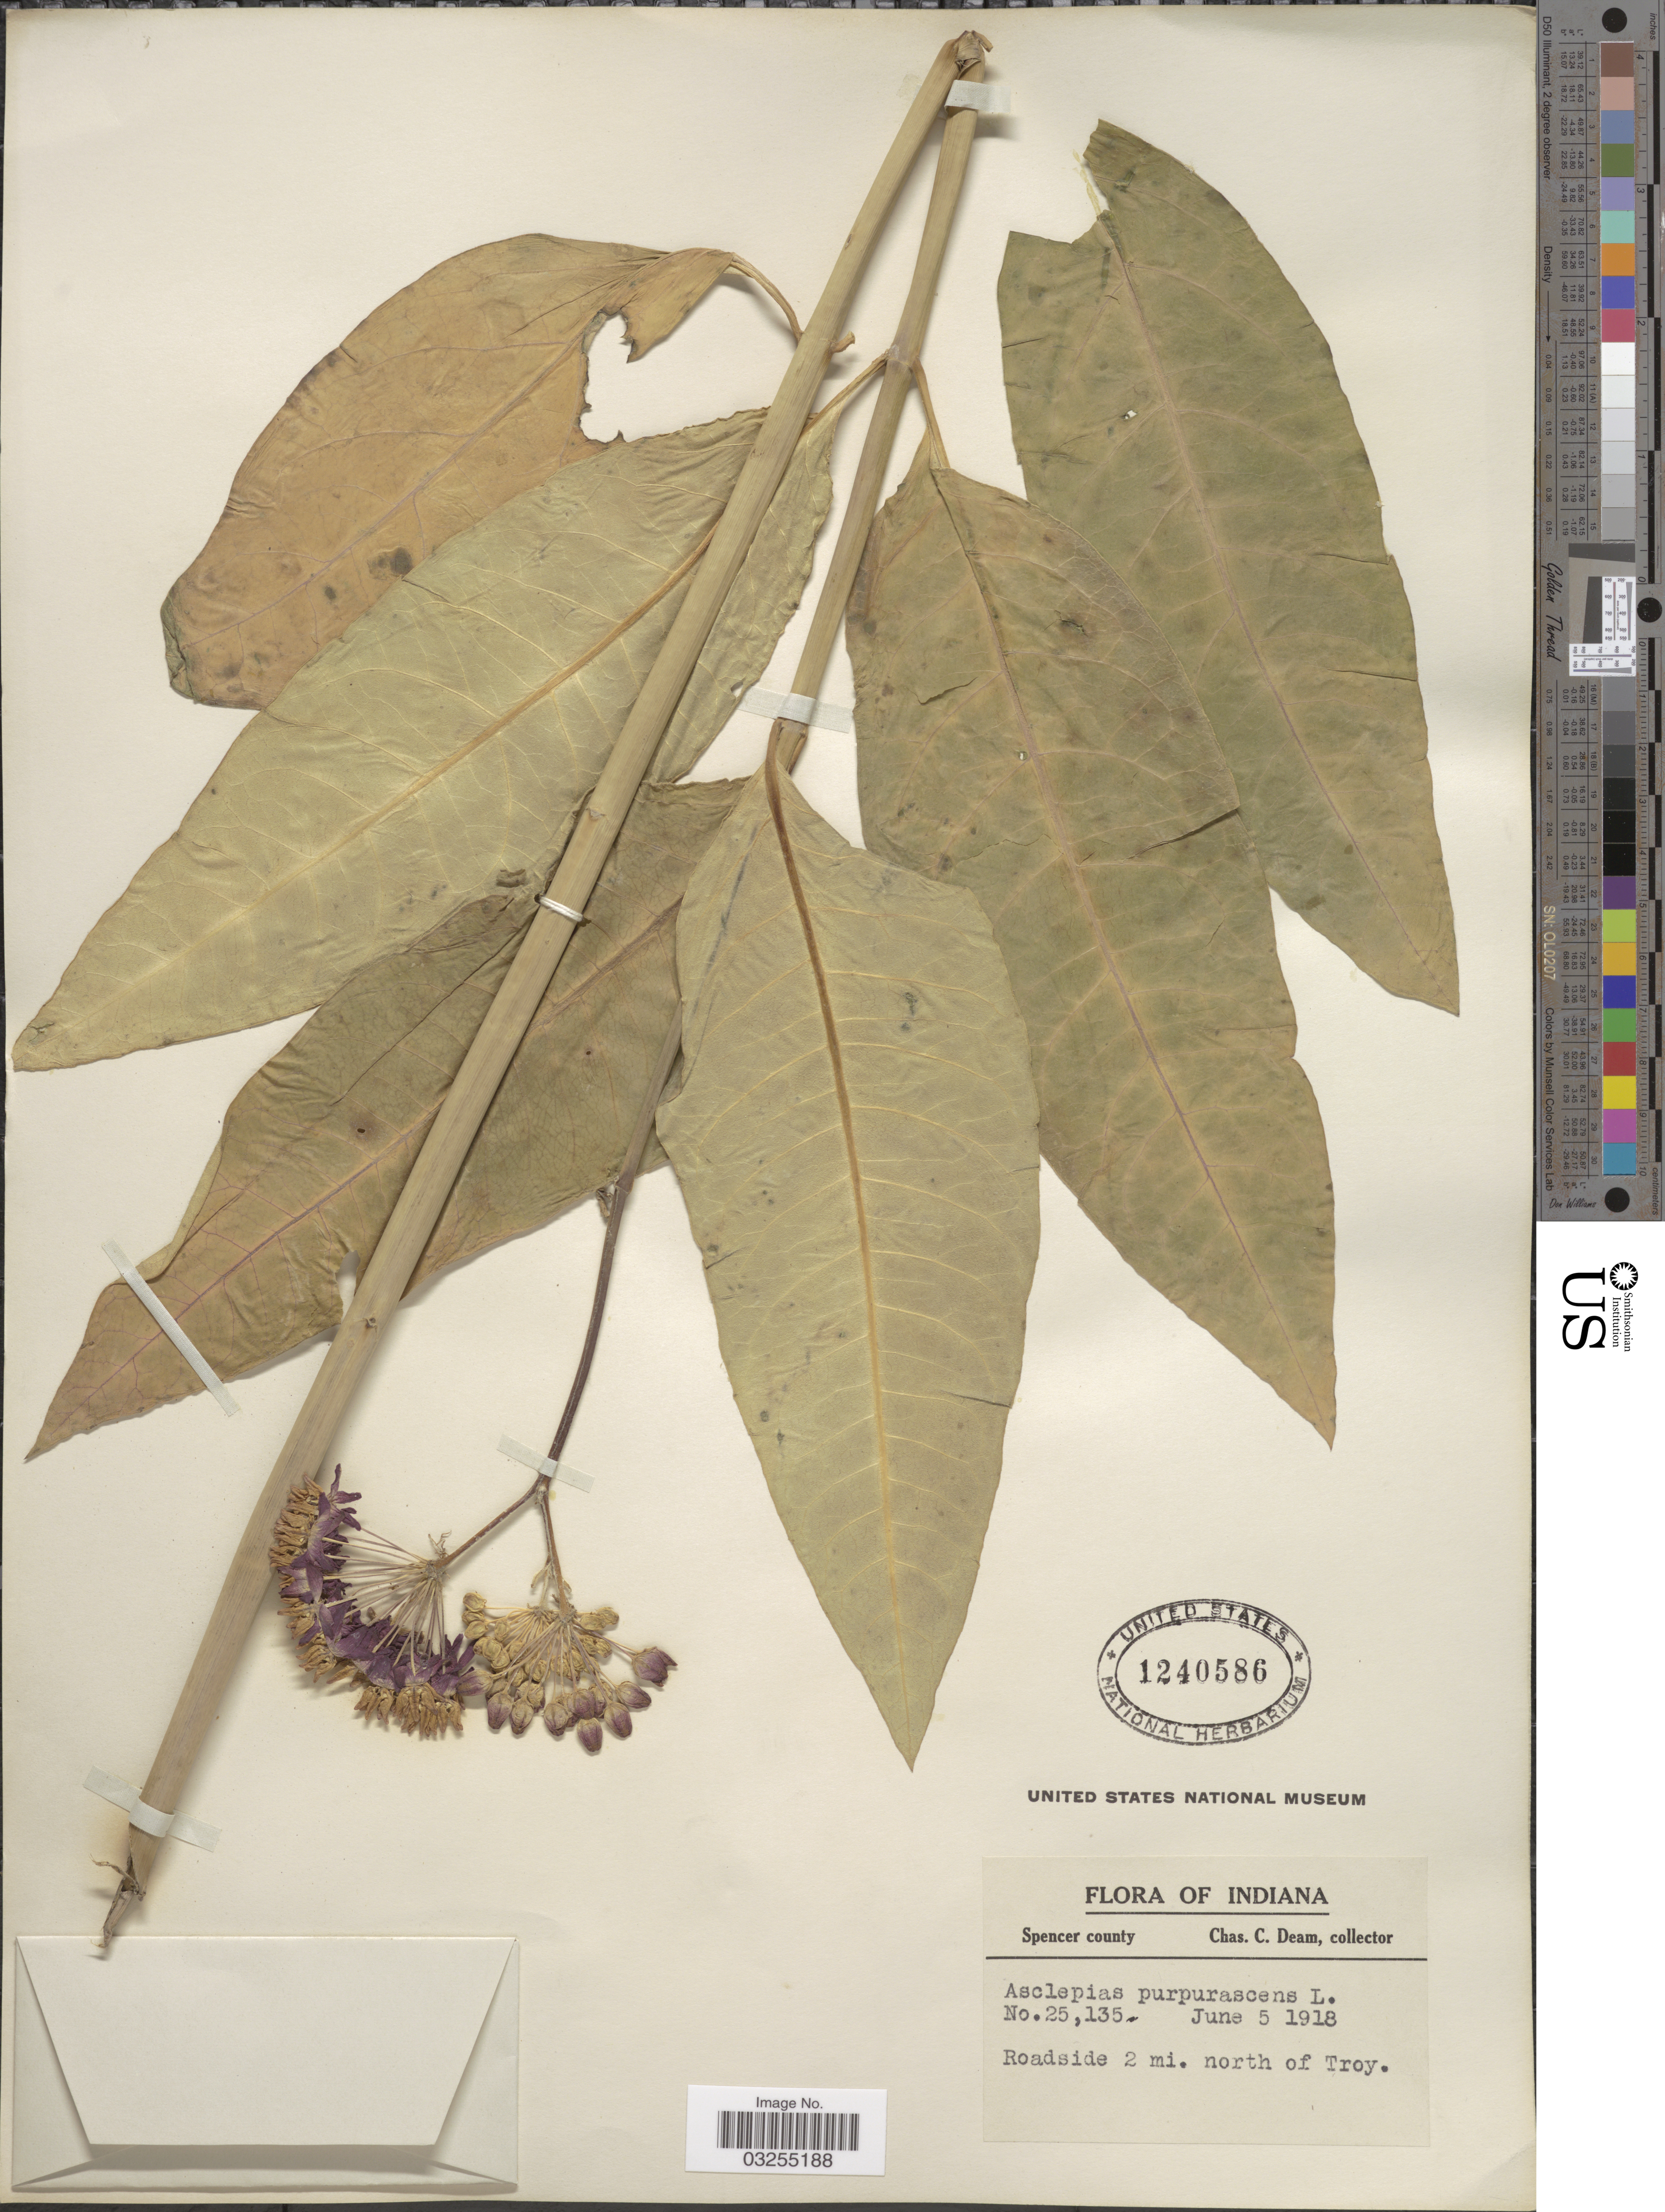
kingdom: Plantae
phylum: Tracheophyta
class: Magnoliopsida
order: Gentianales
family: Apocynaceae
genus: Asclepias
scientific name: Asclepias purpurascens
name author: L.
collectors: C. C. Deam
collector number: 25135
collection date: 1918-06-05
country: United States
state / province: Indiana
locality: Spencer county. Roadside 2 mi. north of Troy.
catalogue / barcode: US 1240586